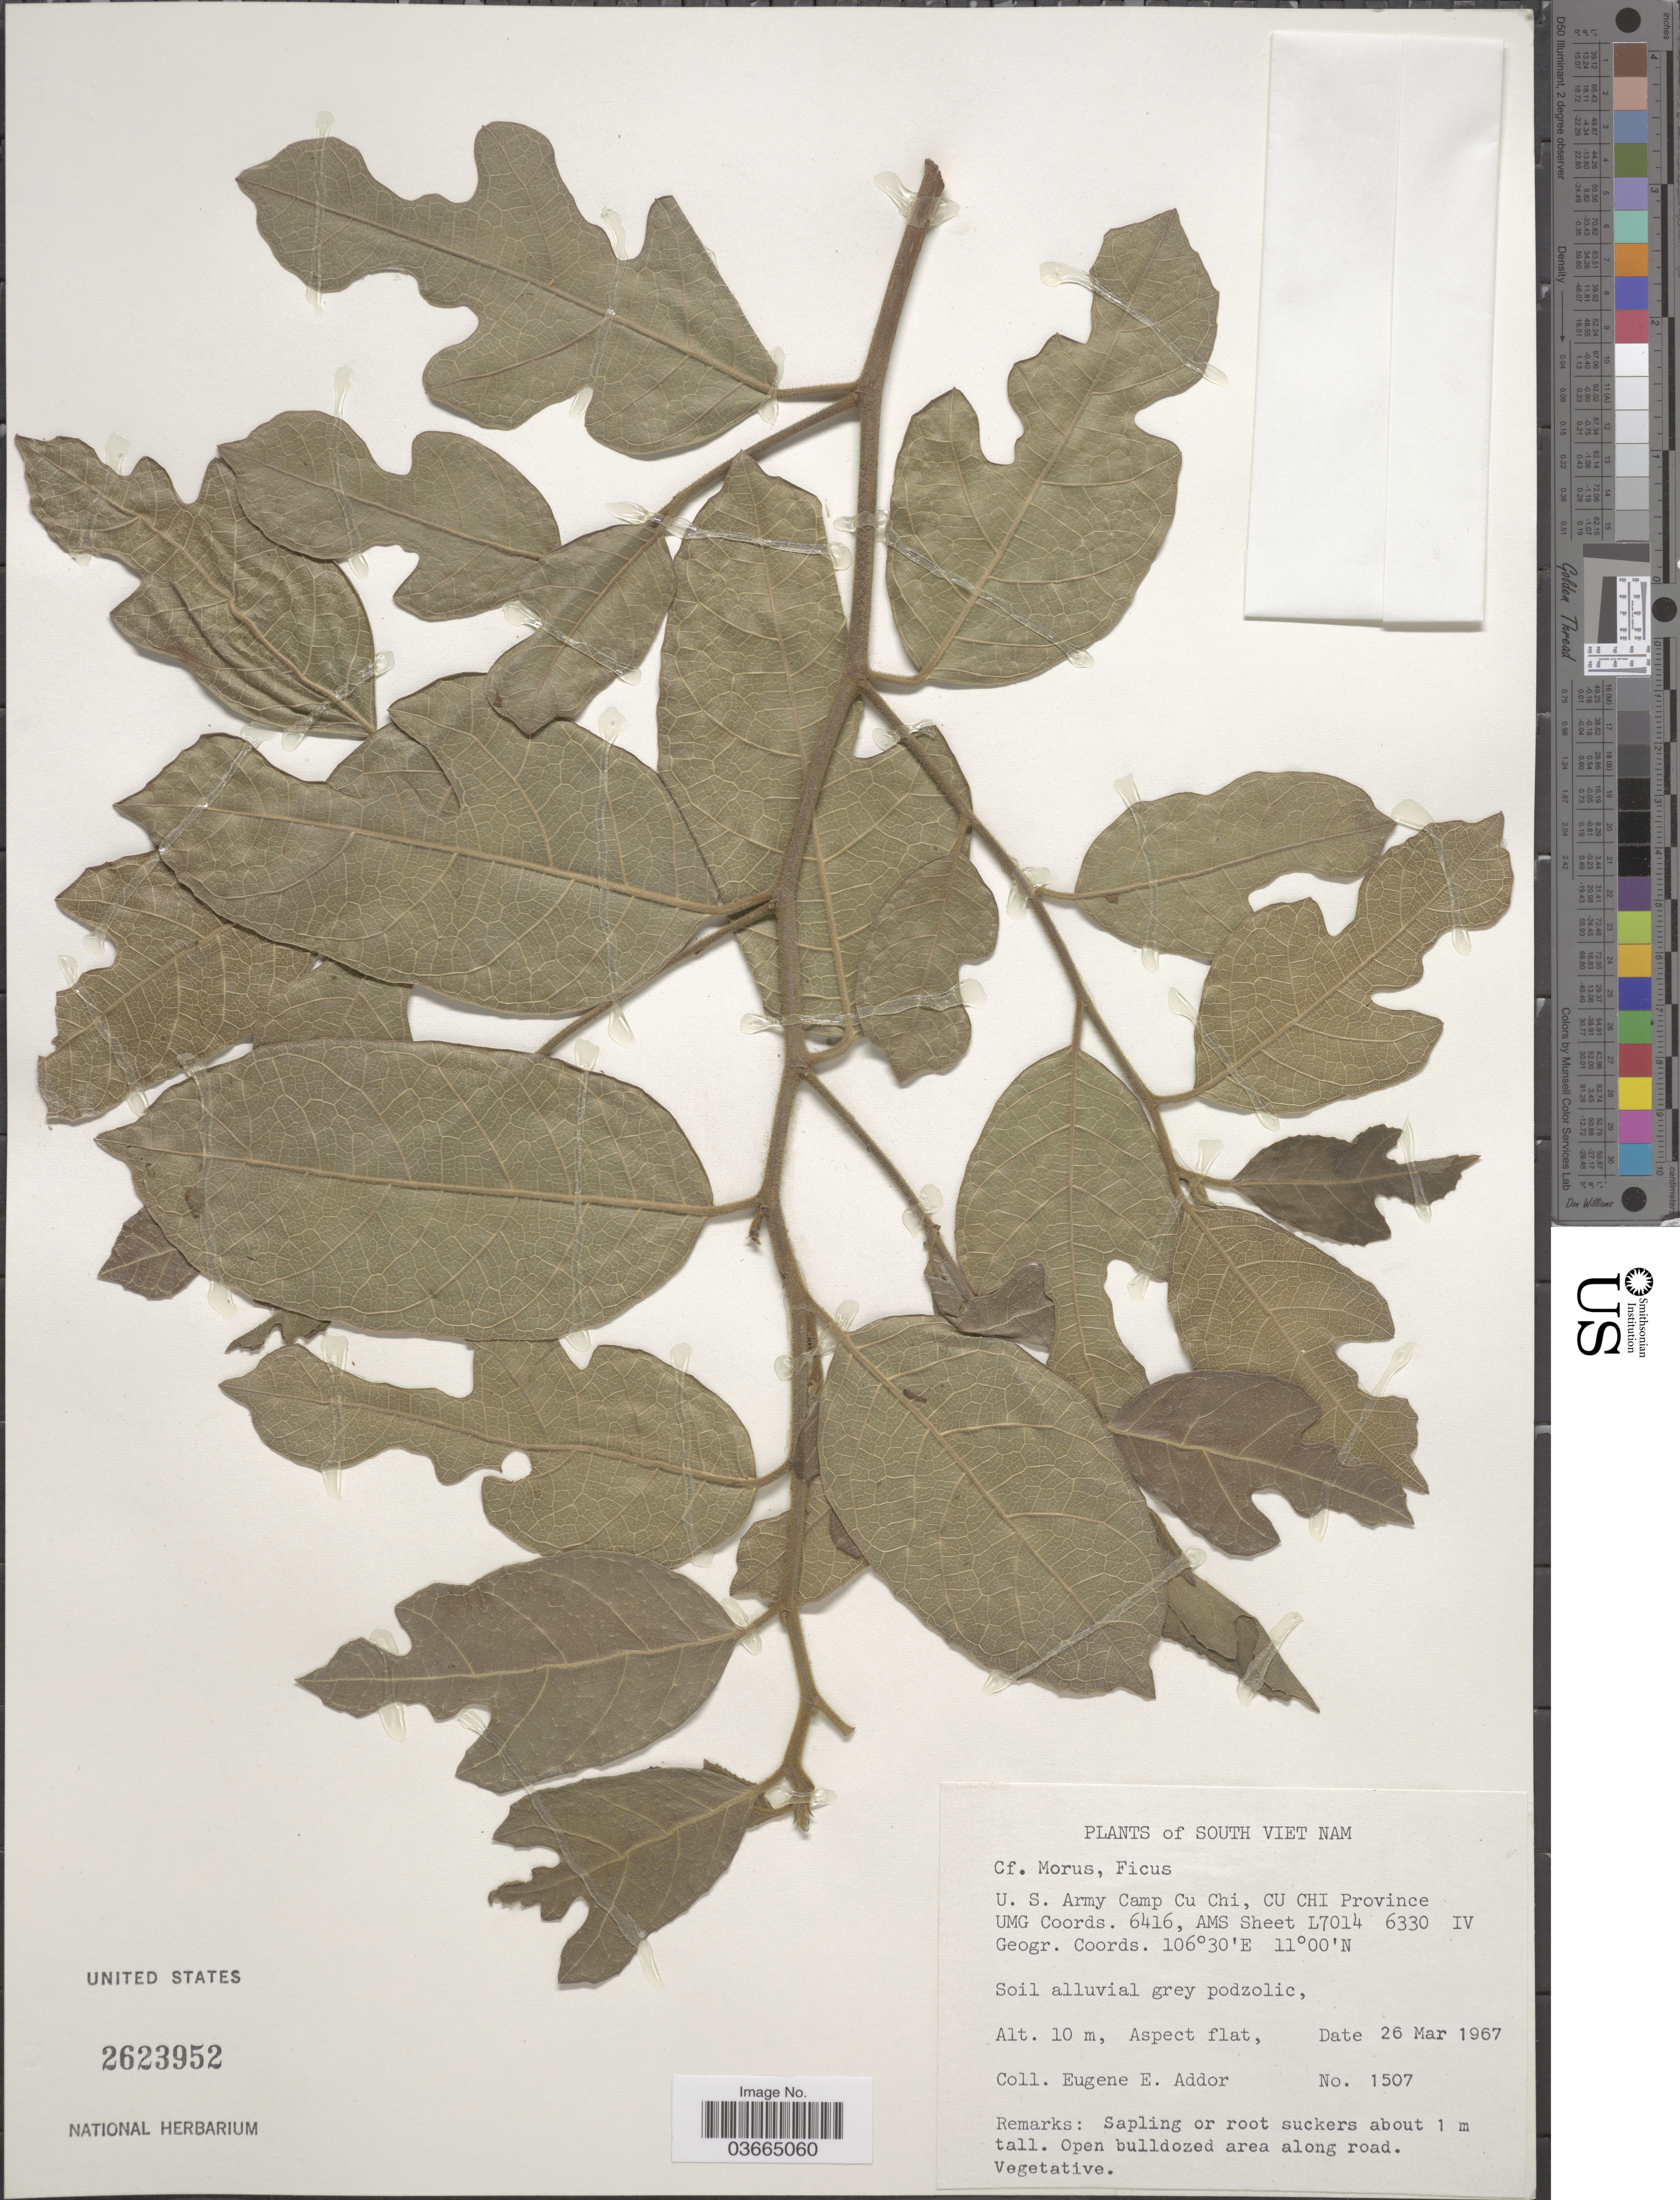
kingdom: Plantae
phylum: Tracheophyta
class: Magnoliopsida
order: Rosales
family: Moraceae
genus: Morus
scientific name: Morus sp.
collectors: E. E. Addor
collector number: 1507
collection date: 1967-03-26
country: Vietnam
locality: South Vietnam. U. S. Army Camp Cu Chi, Cu Chi Province. UMG Coords. 6416, AMS Sheet L7014 6330 IV.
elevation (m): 10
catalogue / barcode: US 2623952